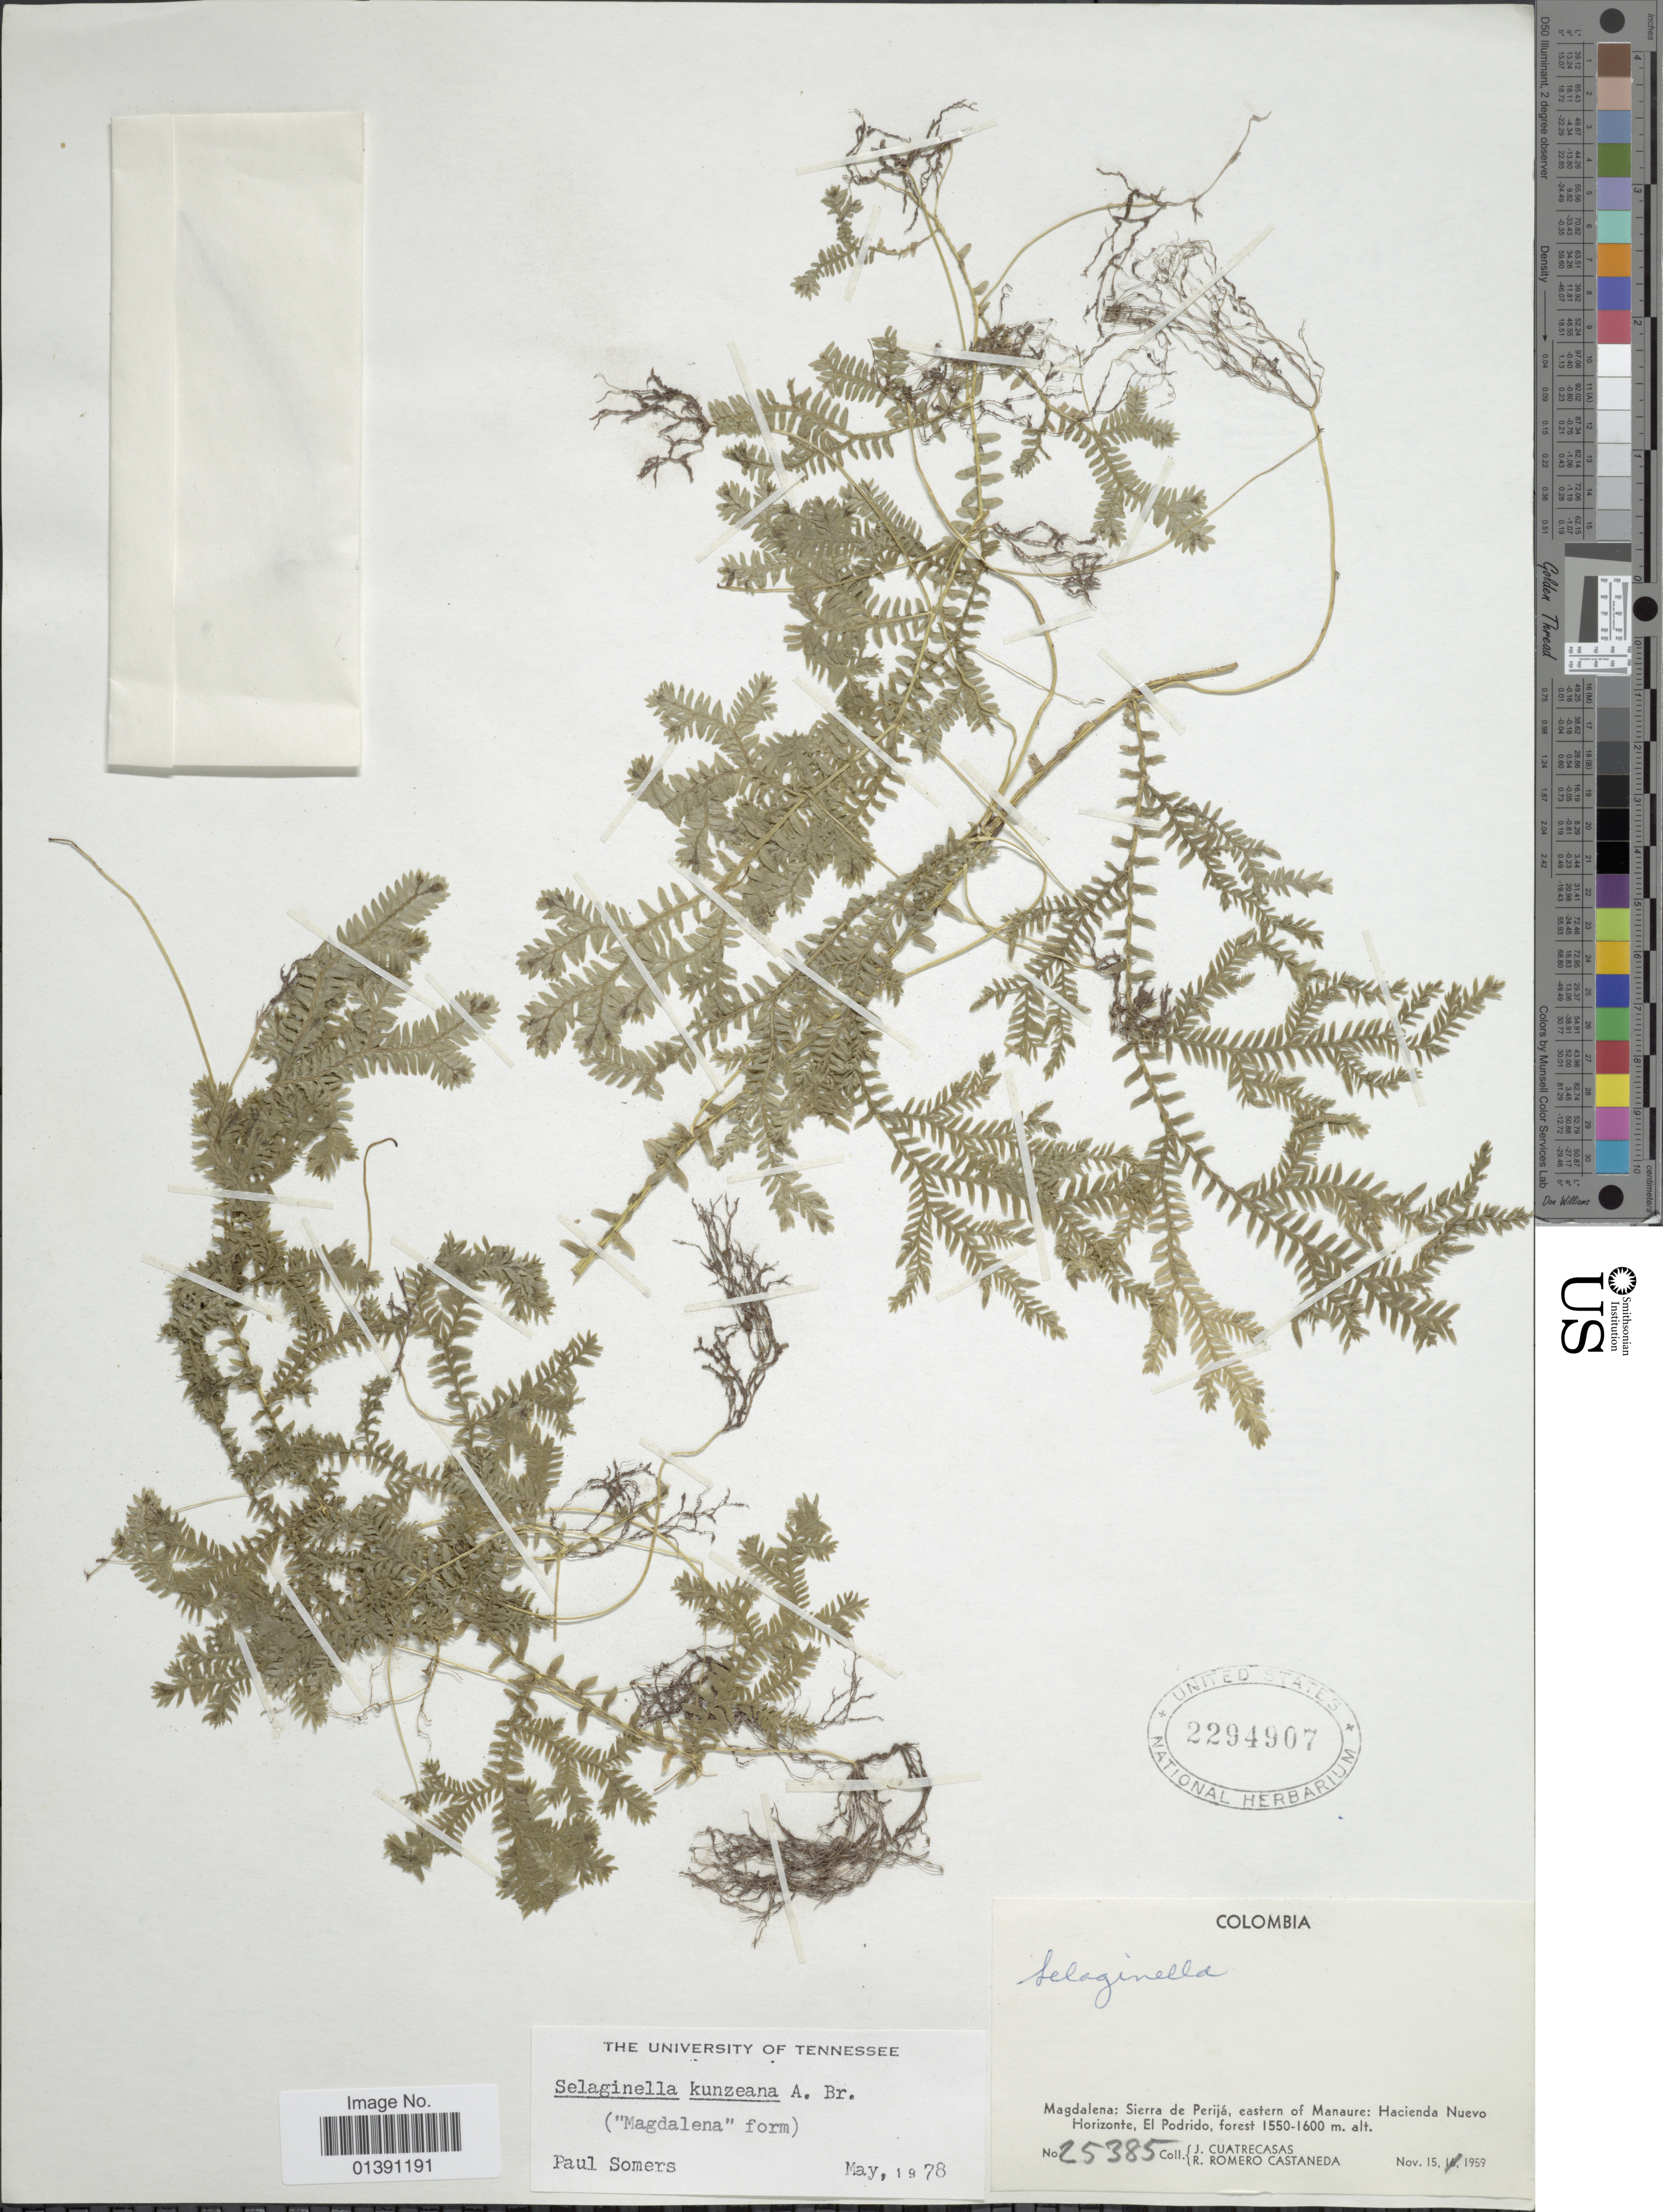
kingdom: Plantae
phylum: Tracheophyta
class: Lycopodiopsida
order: Selaginellales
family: Selaginellaceae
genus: Selaginella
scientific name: Selaginella kunzeana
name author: A. Br.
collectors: J. Cuatrecasas & R. Romero Castañeda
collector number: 25385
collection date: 1959-11-15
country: Colombia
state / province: Magdalena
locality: Sierra de Perijá, eastern of Manaure: Hacienda Nuevo Horizonte, El Podrido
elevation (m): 1550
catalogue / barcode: US 2294907